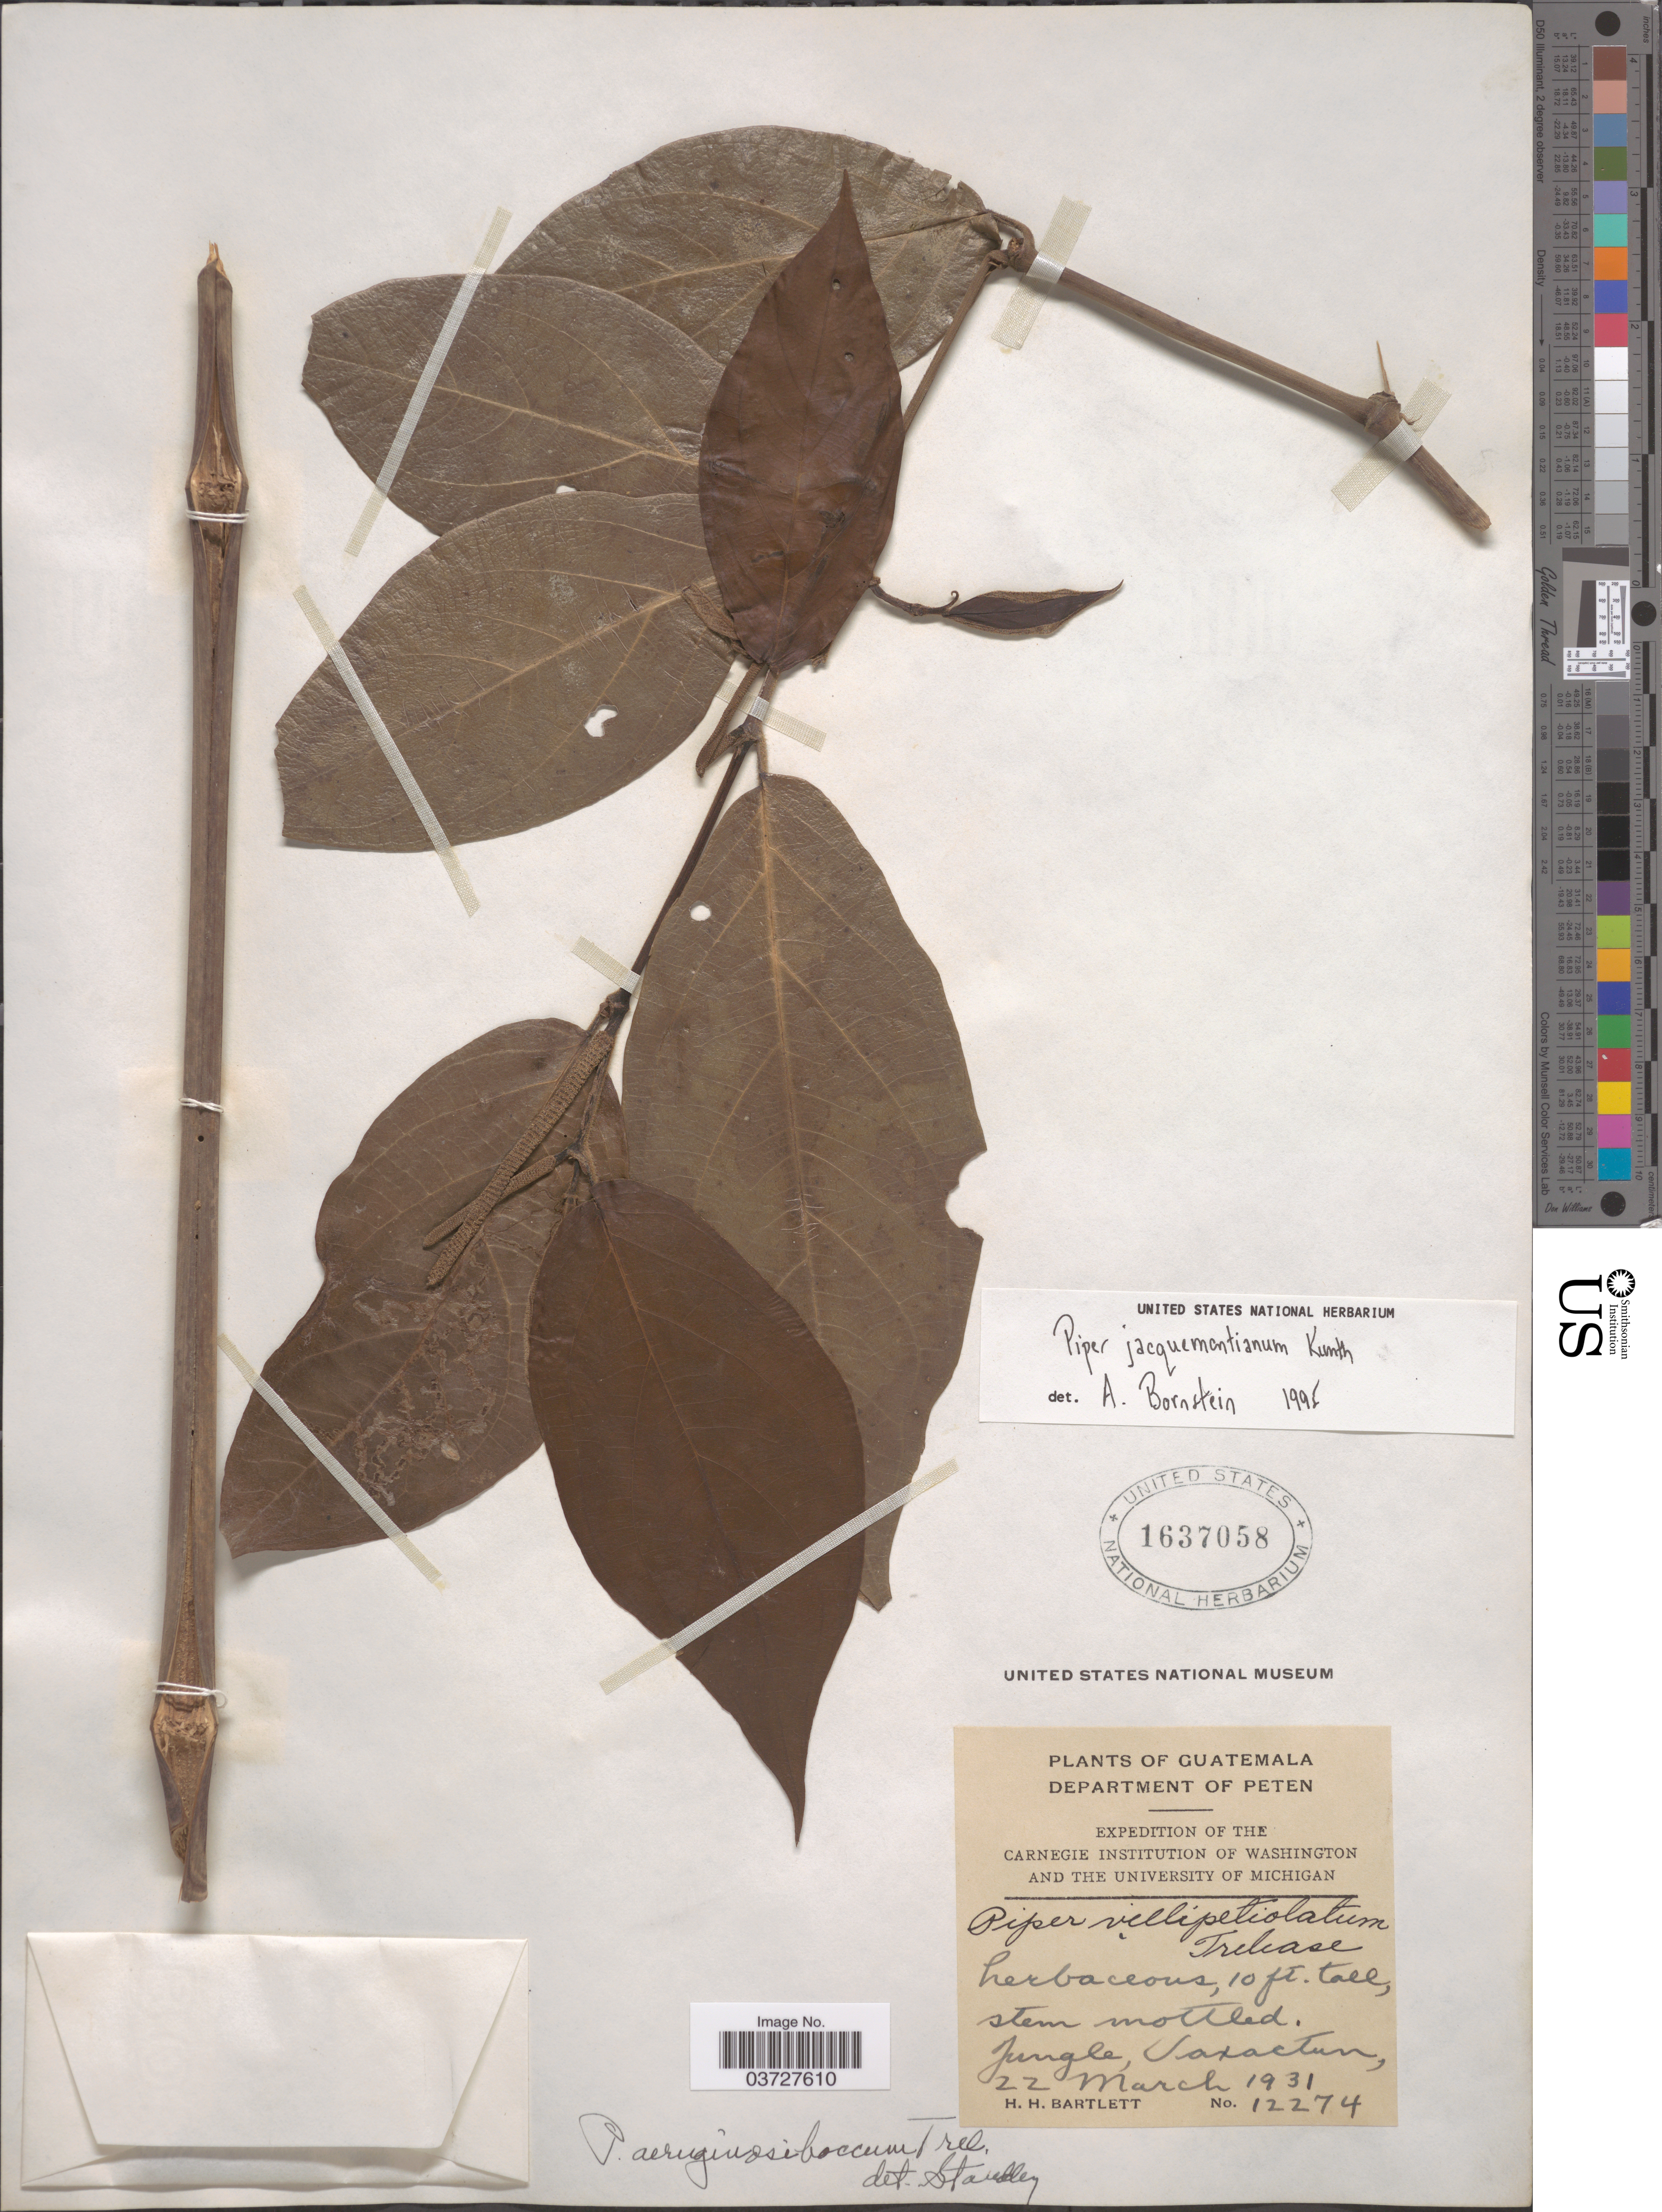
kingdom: Plantae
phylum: Tracheophyta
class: Magnoliopsida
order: Piperales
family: Piperaceae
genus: Piper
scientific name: Piper jacquemontianum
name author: Kunth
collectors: H. H. Bartlett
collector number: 12274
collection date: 1931-03-22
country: Guatemala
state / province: El Peten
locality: Department of Peten. Jungle, Uaxactun.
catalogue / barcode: US 1637058